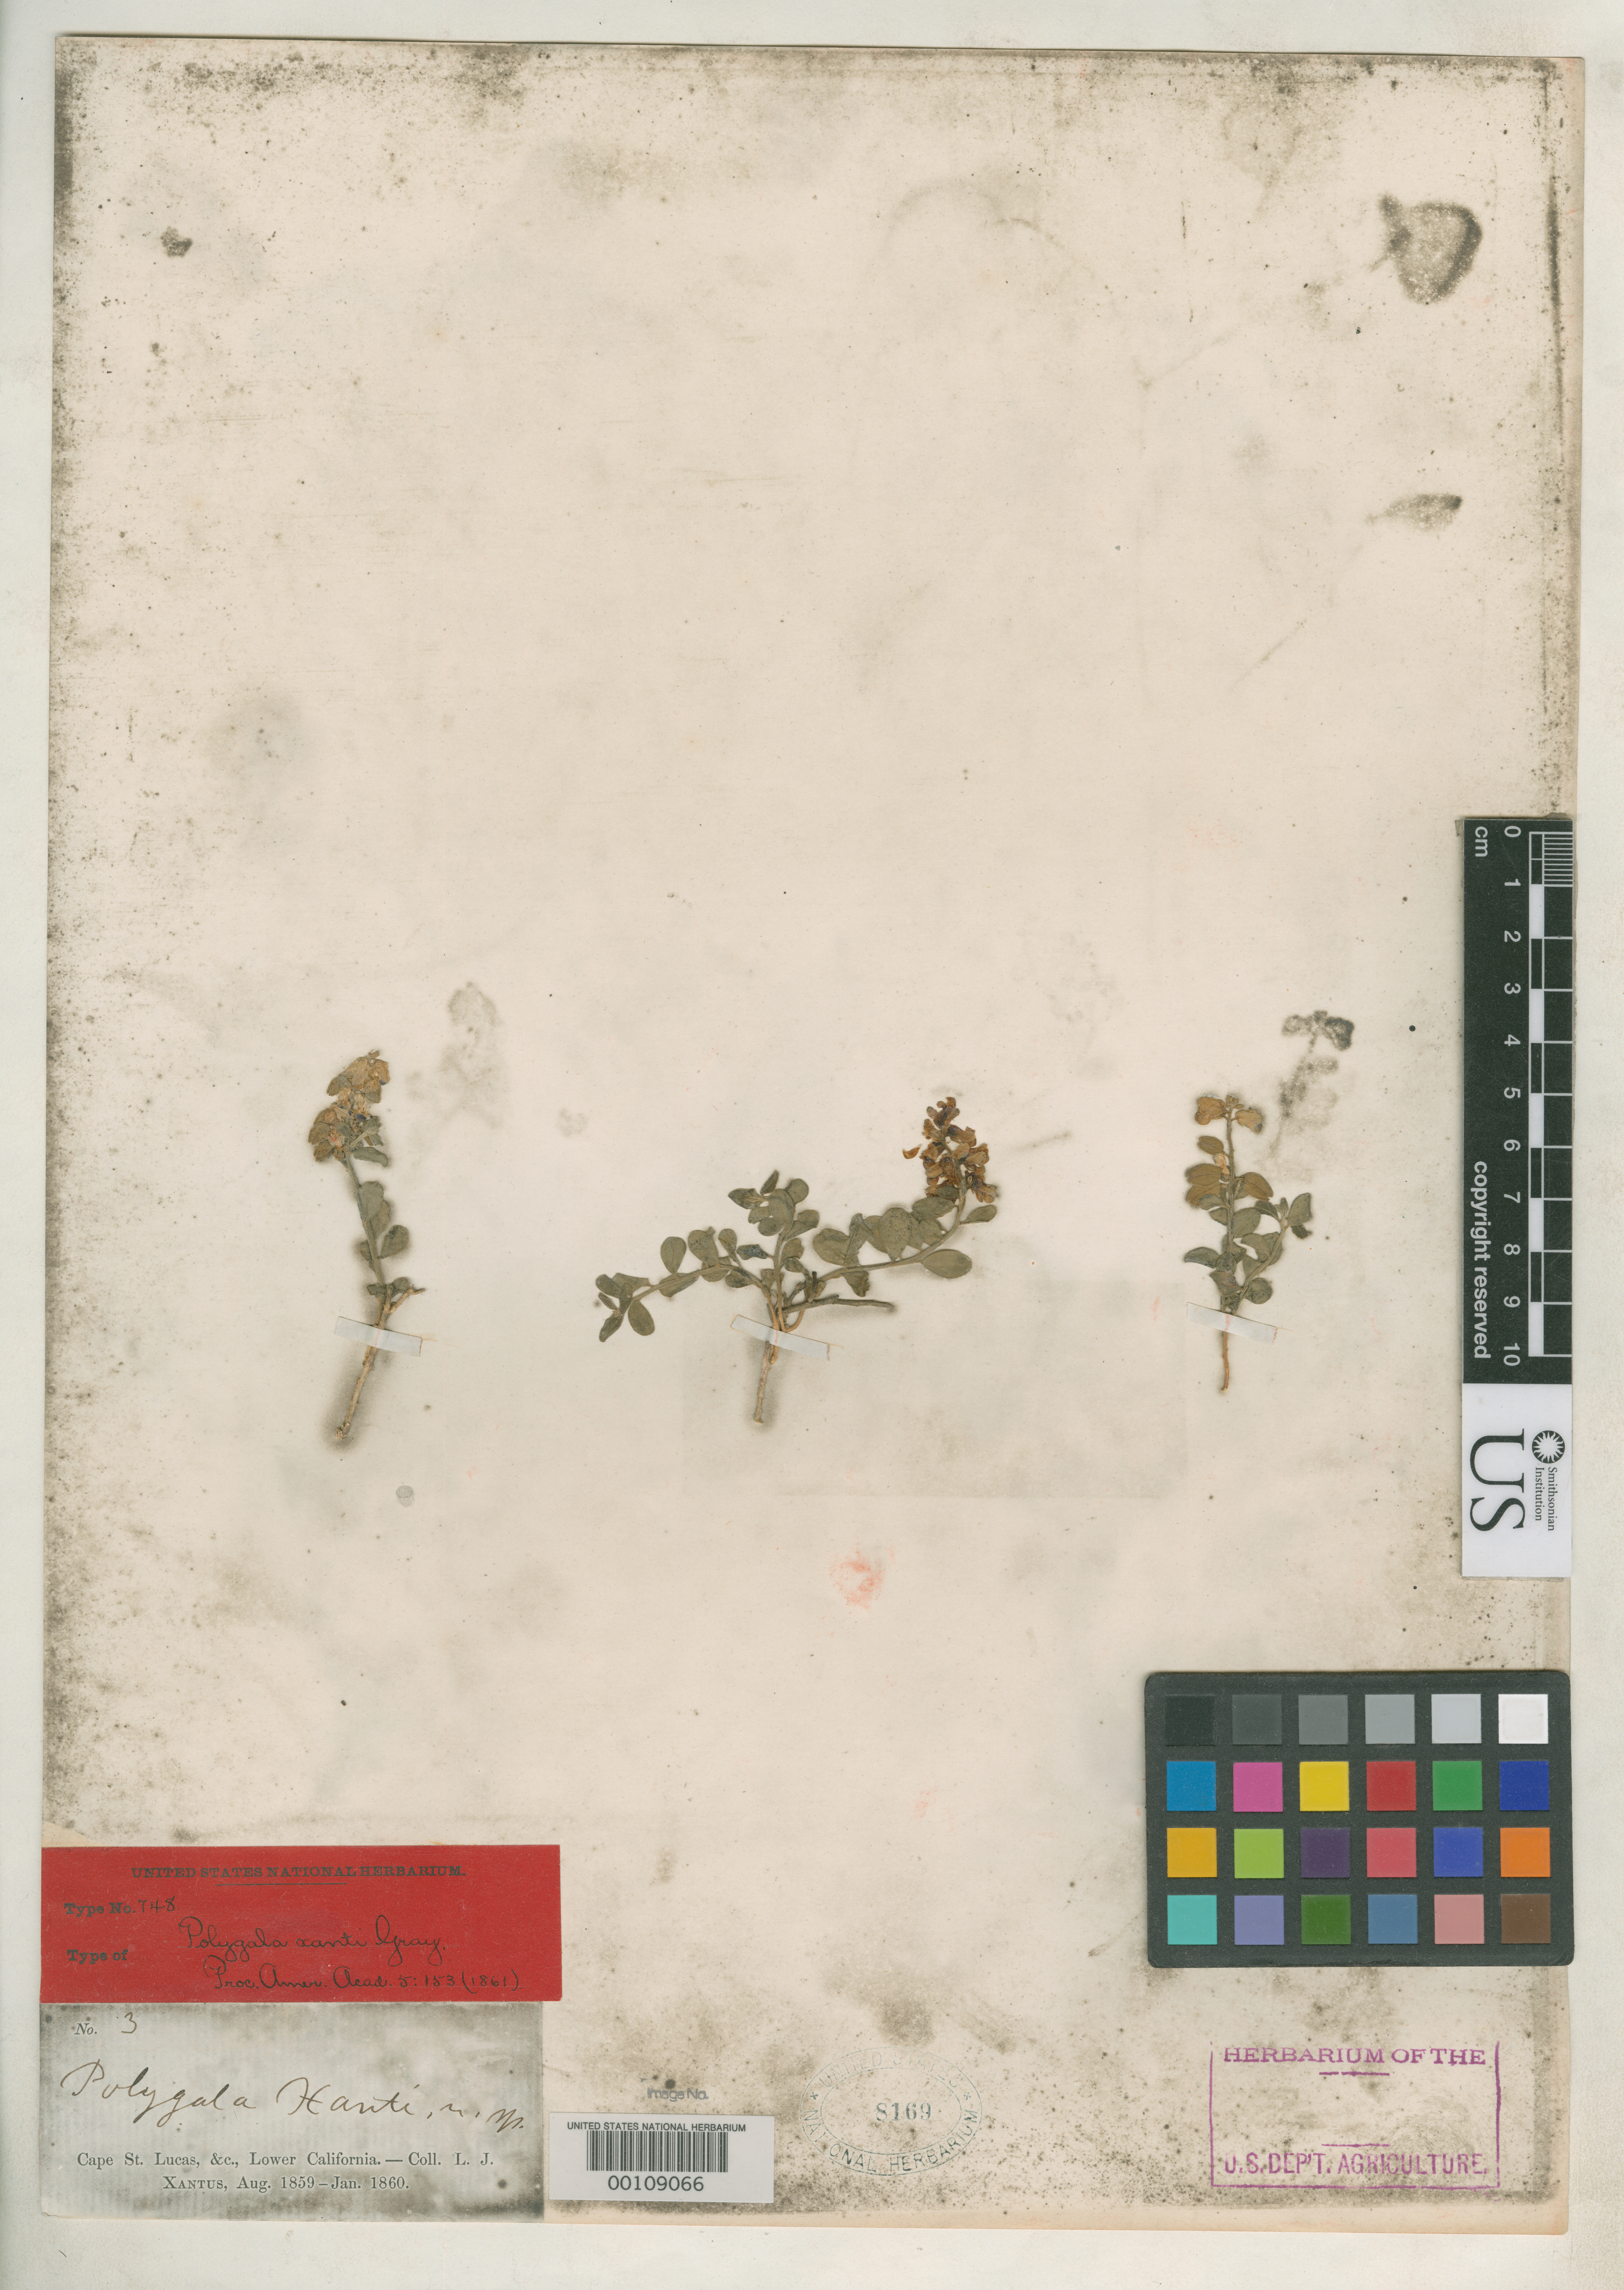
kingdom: Plantae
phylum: Tracheophyta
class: Magnoliopsida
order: Fabales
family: Polygalaceae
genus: Polygala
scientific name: Polygala xanti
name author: A. Gray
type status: Holotype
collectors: L. J. Xantus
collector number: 3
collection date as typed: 1859 to -- --- 1860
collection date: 1859/1860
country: Mexico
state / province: Baja California Sur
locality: Cape San Lucas.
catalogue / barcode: US 8169